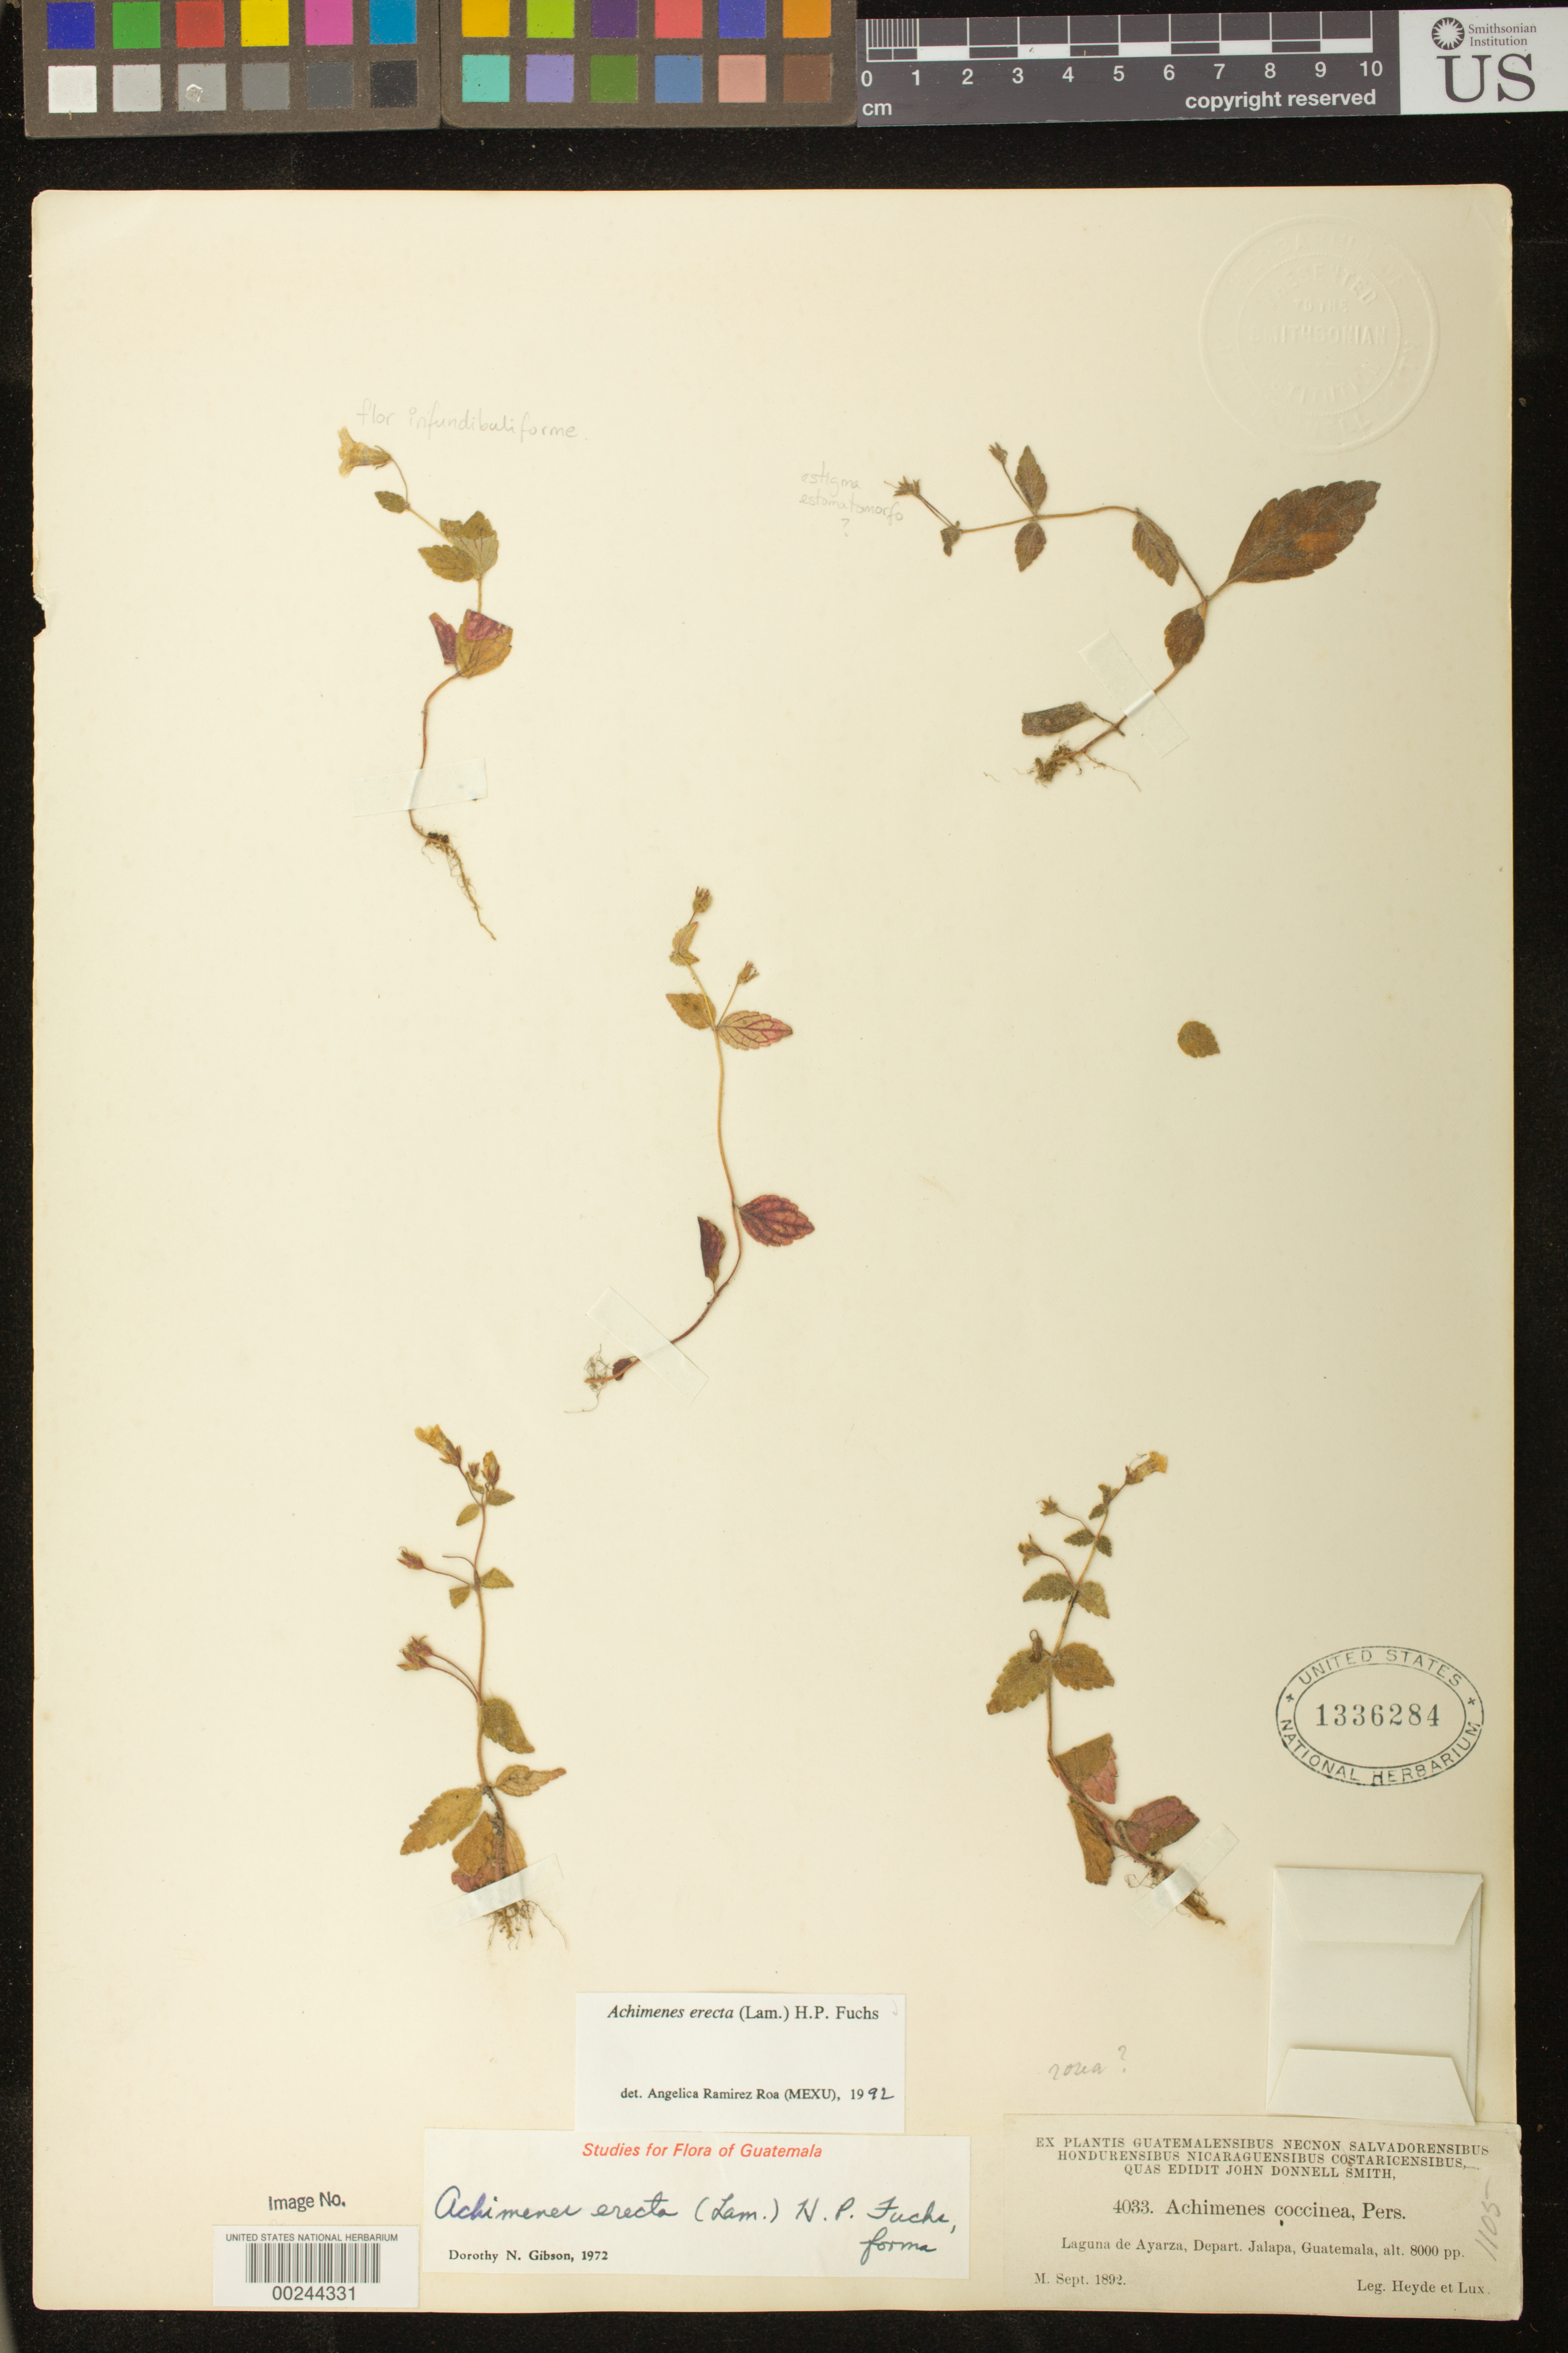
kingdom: Plantae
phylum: Tracheophyta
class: Magnoliopsida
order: Lamiales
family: Gesneriaceae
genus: Achimenes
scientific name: Achimenes erecta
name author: (Lam.) H.P. Fuchs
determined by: Skog, Laurence E.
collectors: E. T. Heyde & E. Lux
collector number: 4033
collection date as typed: Sep 1892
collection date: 1892-09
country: Guatemala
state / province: Jalapa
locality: Laguna de Ayarza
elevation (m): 2438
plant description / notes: Ex herbarium John Donnell Smith; GH, K, M, US (2)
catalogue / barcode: US 1336284